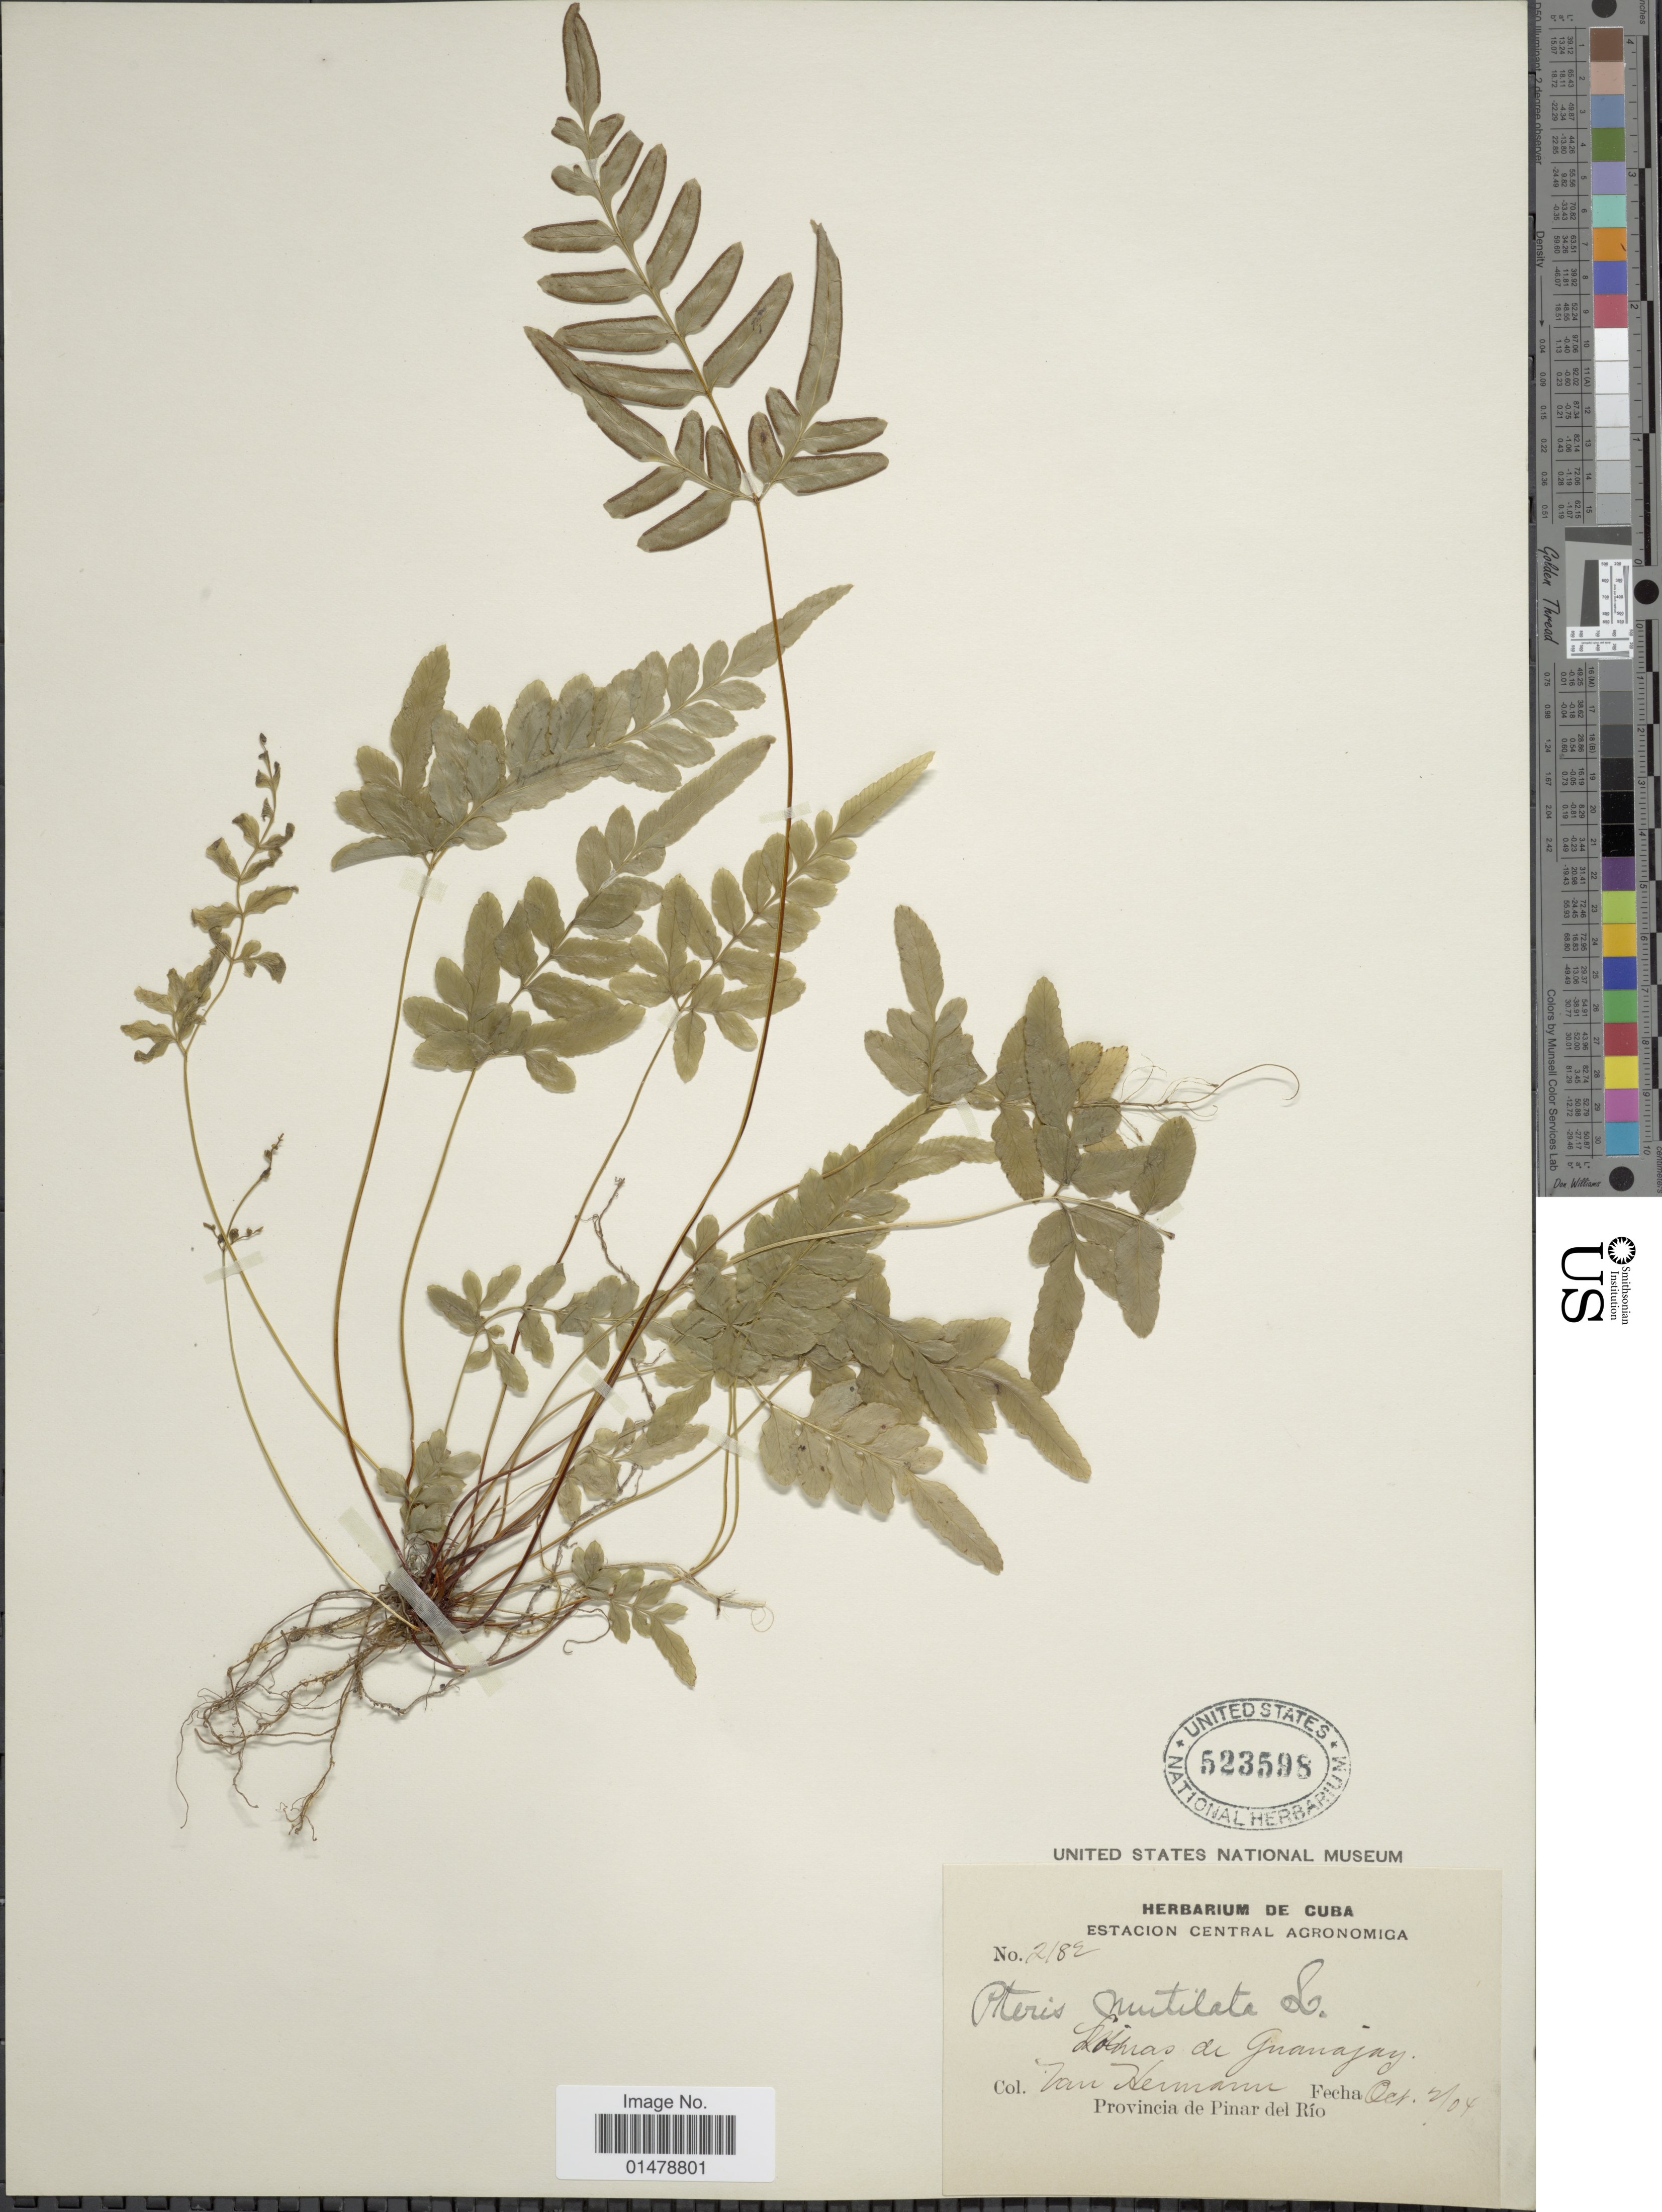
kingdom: Plantae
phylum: Tracheophyta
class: Polypodiopsida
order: Polypodiales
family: Pteridaceae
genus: Pteris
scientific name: Pteris mutilata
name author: L.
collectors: Van Hermann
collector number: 2189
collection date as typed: Transcribed d/m/y: 2/10/4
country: Cuba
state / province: Pinar del Río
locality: Lothas de Guanajay. Provincia de Pinar del Rio.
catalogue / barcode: US 523598